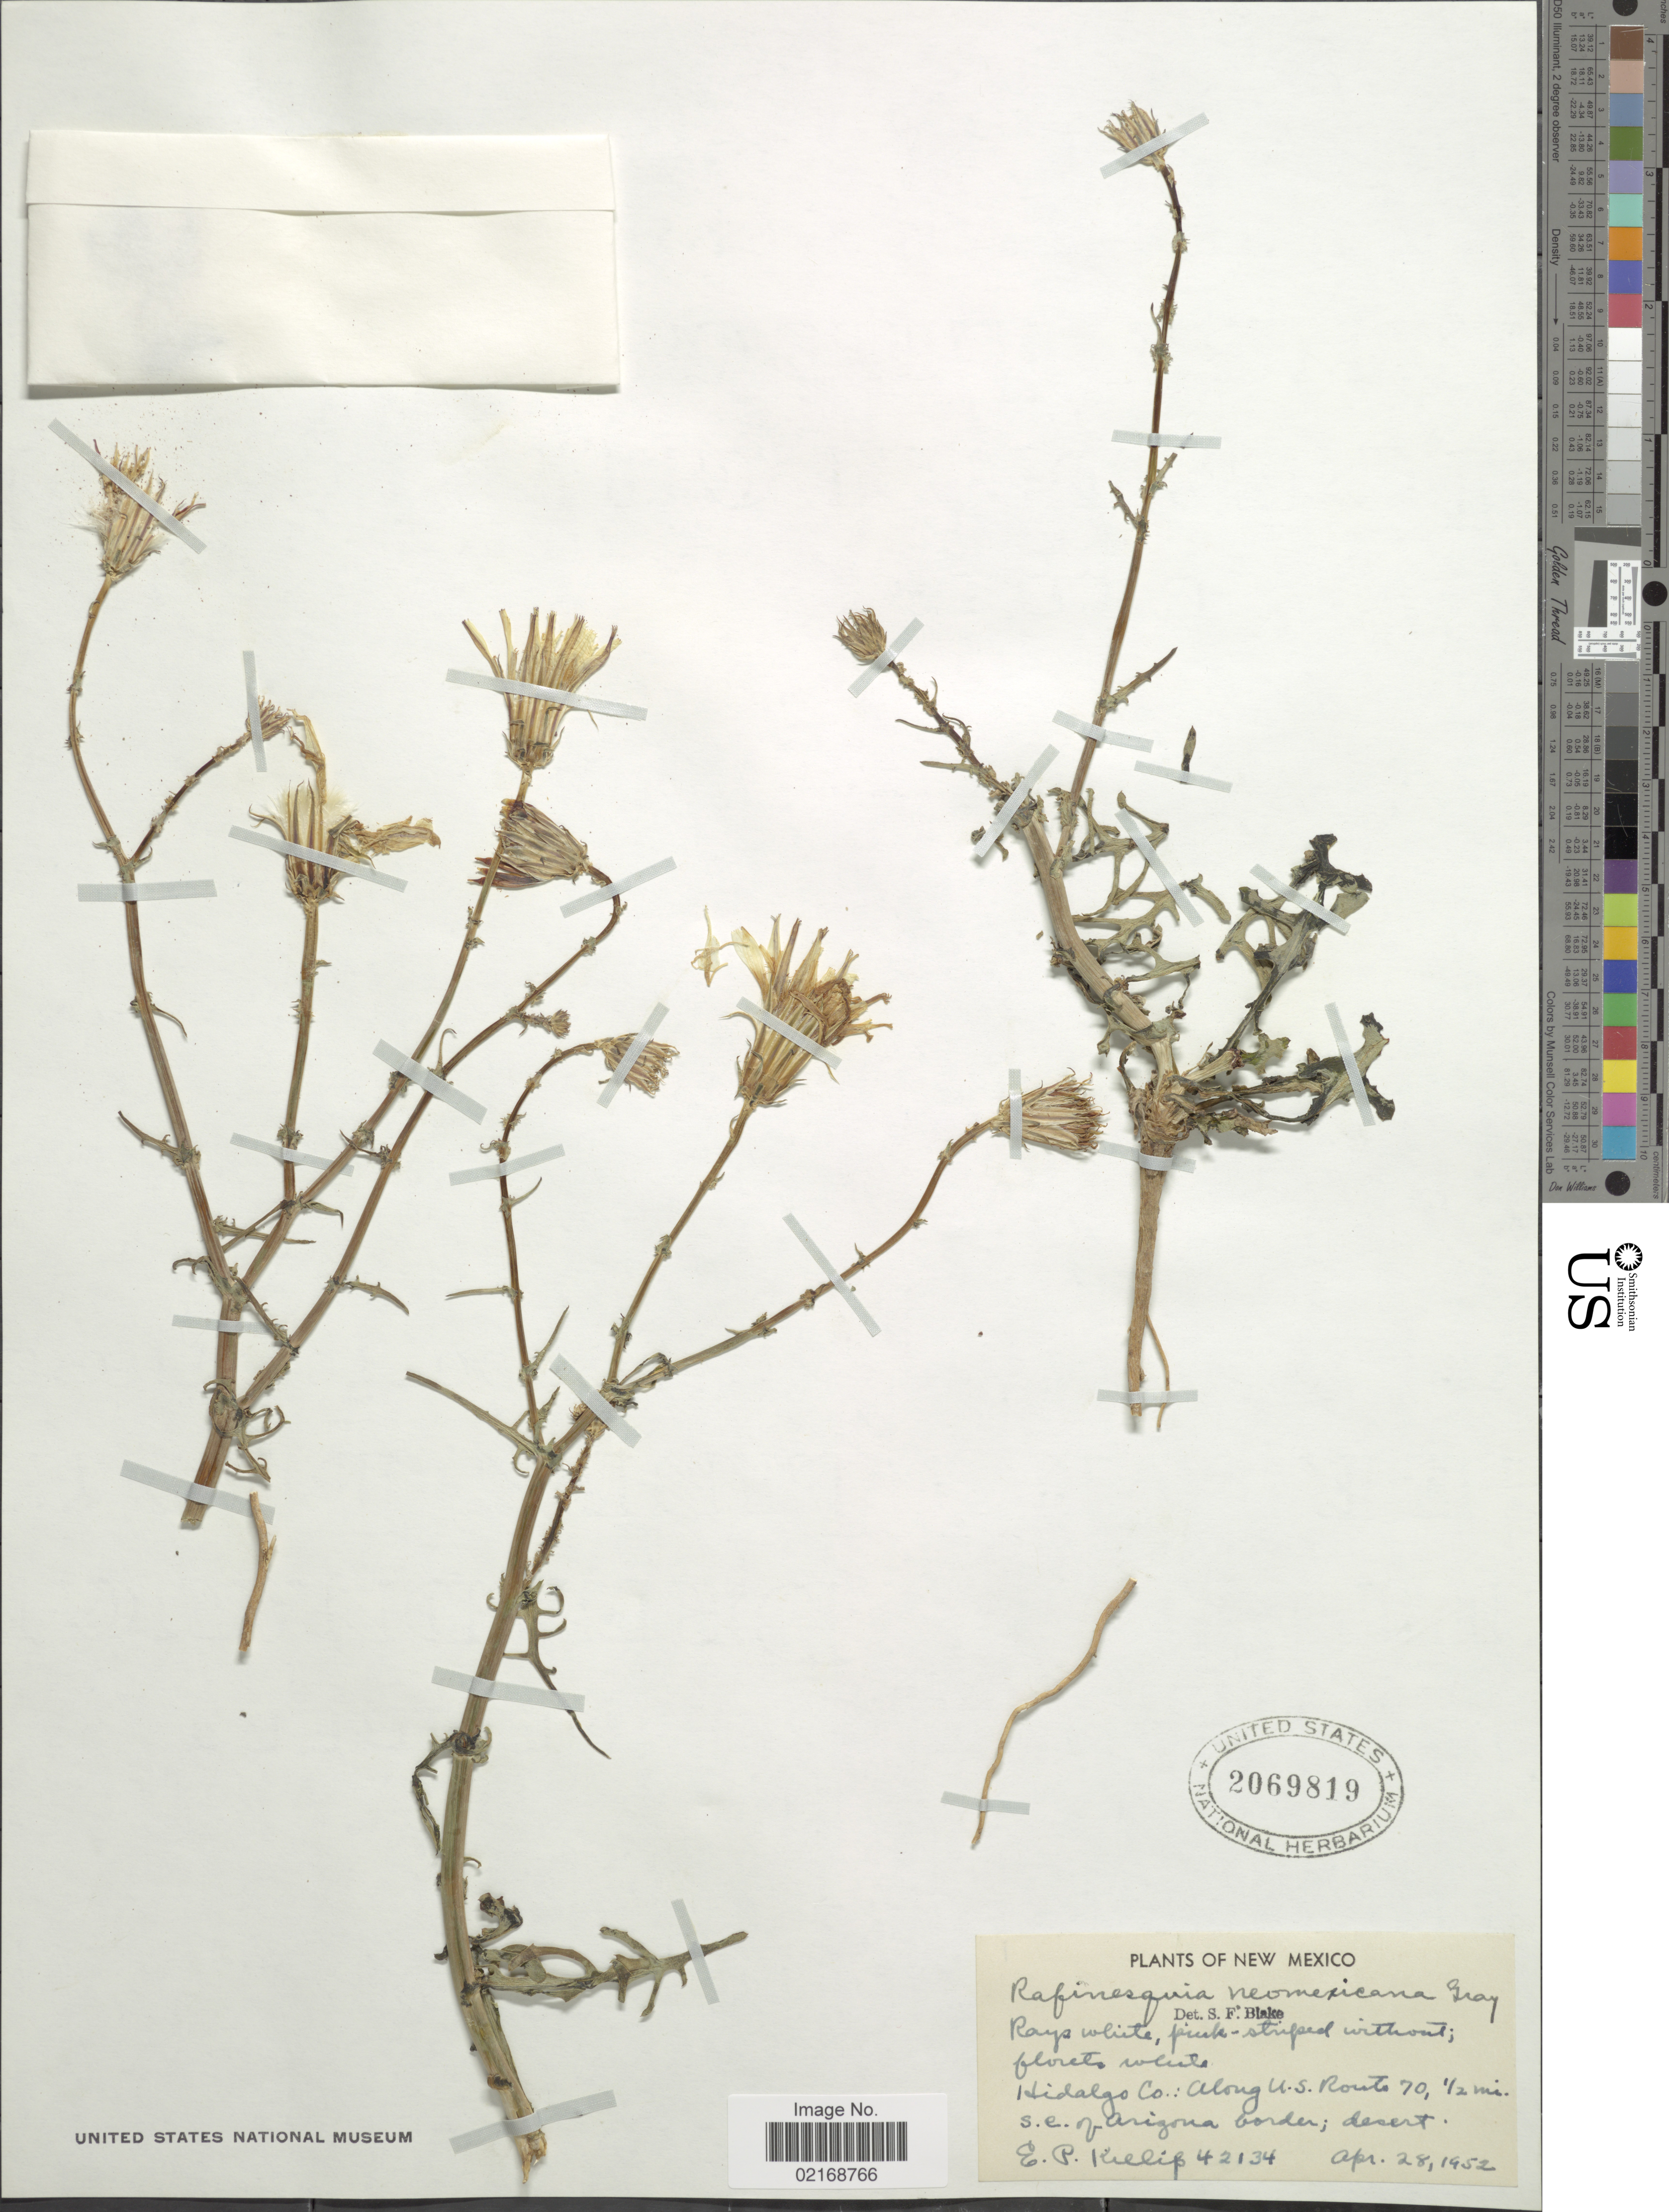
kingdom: Plantae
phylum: Tracheophyta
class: Magnoliopsida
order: Asterales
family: Asteraceae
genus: Rafinesquia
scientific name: Rafinesquia neomexicana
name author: A. Gray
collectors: E. P. Killip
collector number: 42134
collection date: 1952-04-28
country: United States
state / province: New Mexico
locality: Hidalgo Co., Along U.S. Route 70, ½ mi. s.e of Arizona border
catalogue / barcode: US 2069819